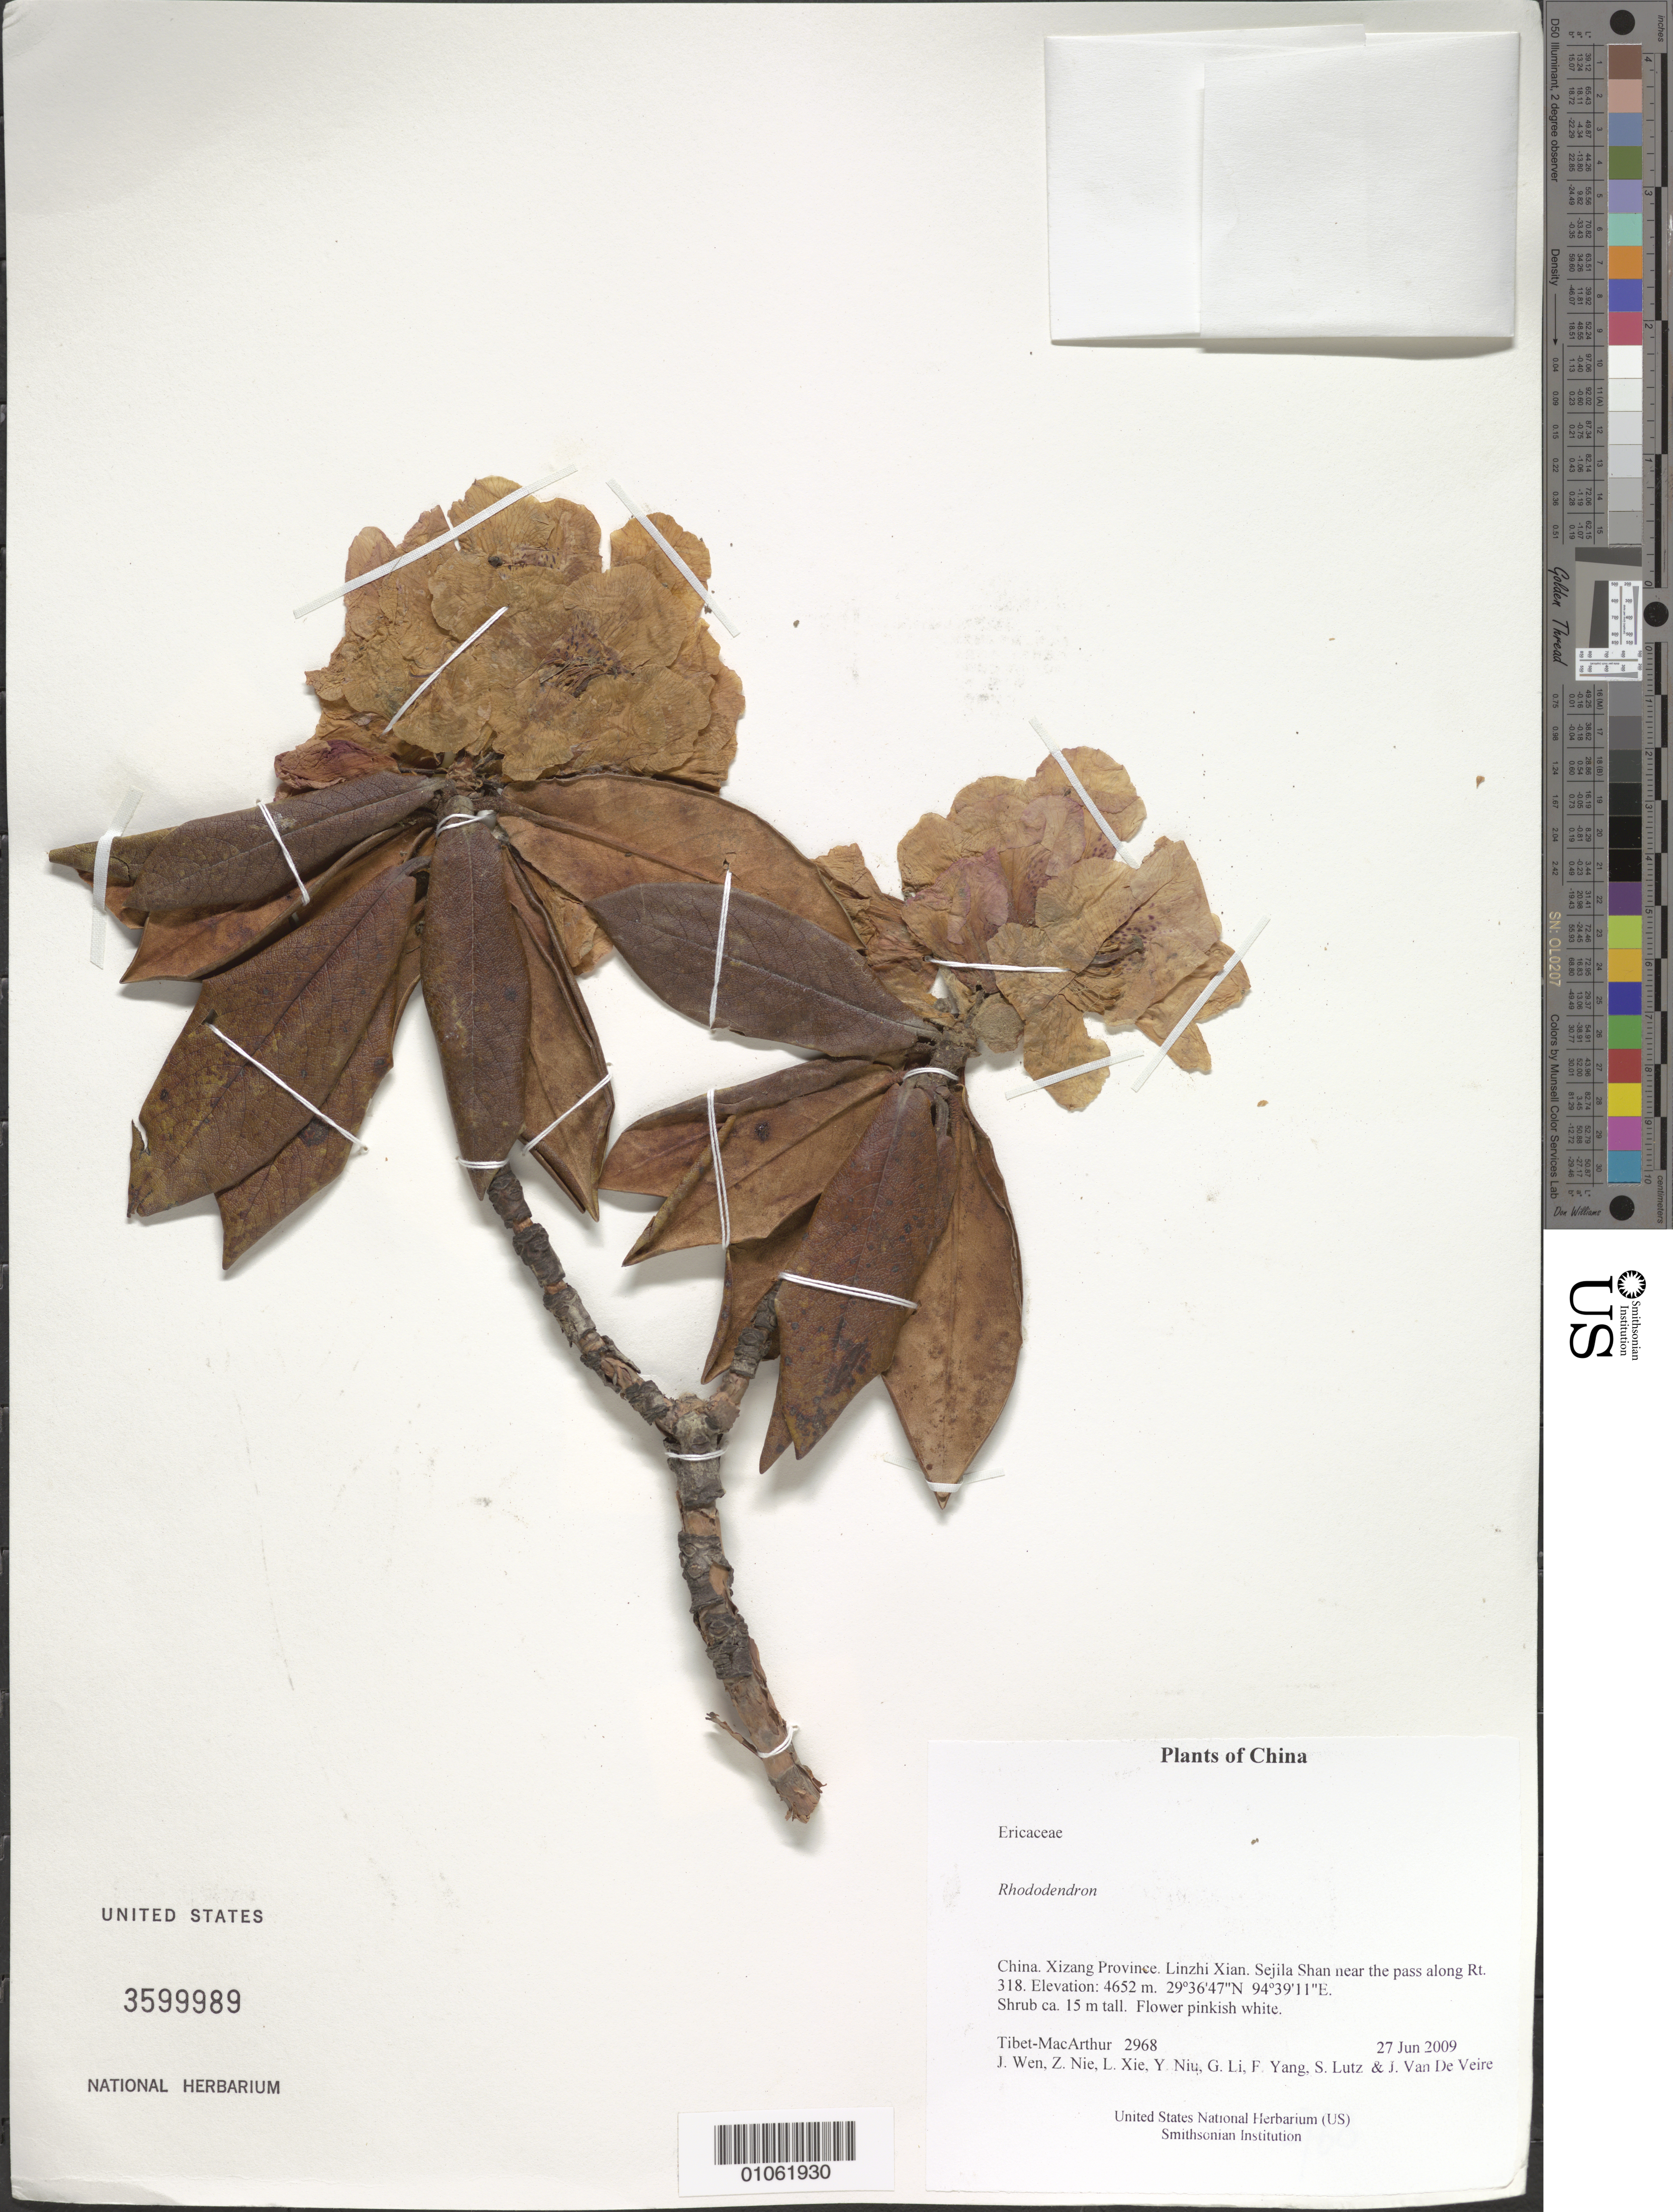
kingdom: Plantae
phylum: Tracheophyta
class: Magnoliopsida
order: Ericales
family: Ericaceae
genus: Rhododendron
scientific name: Rhododendron sp.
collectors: Tibet-MacArthur, J. Wen, Z. Nie, L. Xie, Y. Niu, G. Li, F. Yang, S. Lutz & J. Van De Veire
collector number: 2968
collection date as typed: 27 Jun 2009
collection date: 2009-06-27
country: China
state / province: Xizang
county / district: Linzhi Xian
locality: Sejila Shan near the pass along Rt. 318.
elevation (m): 4652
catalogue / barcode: US 3599989